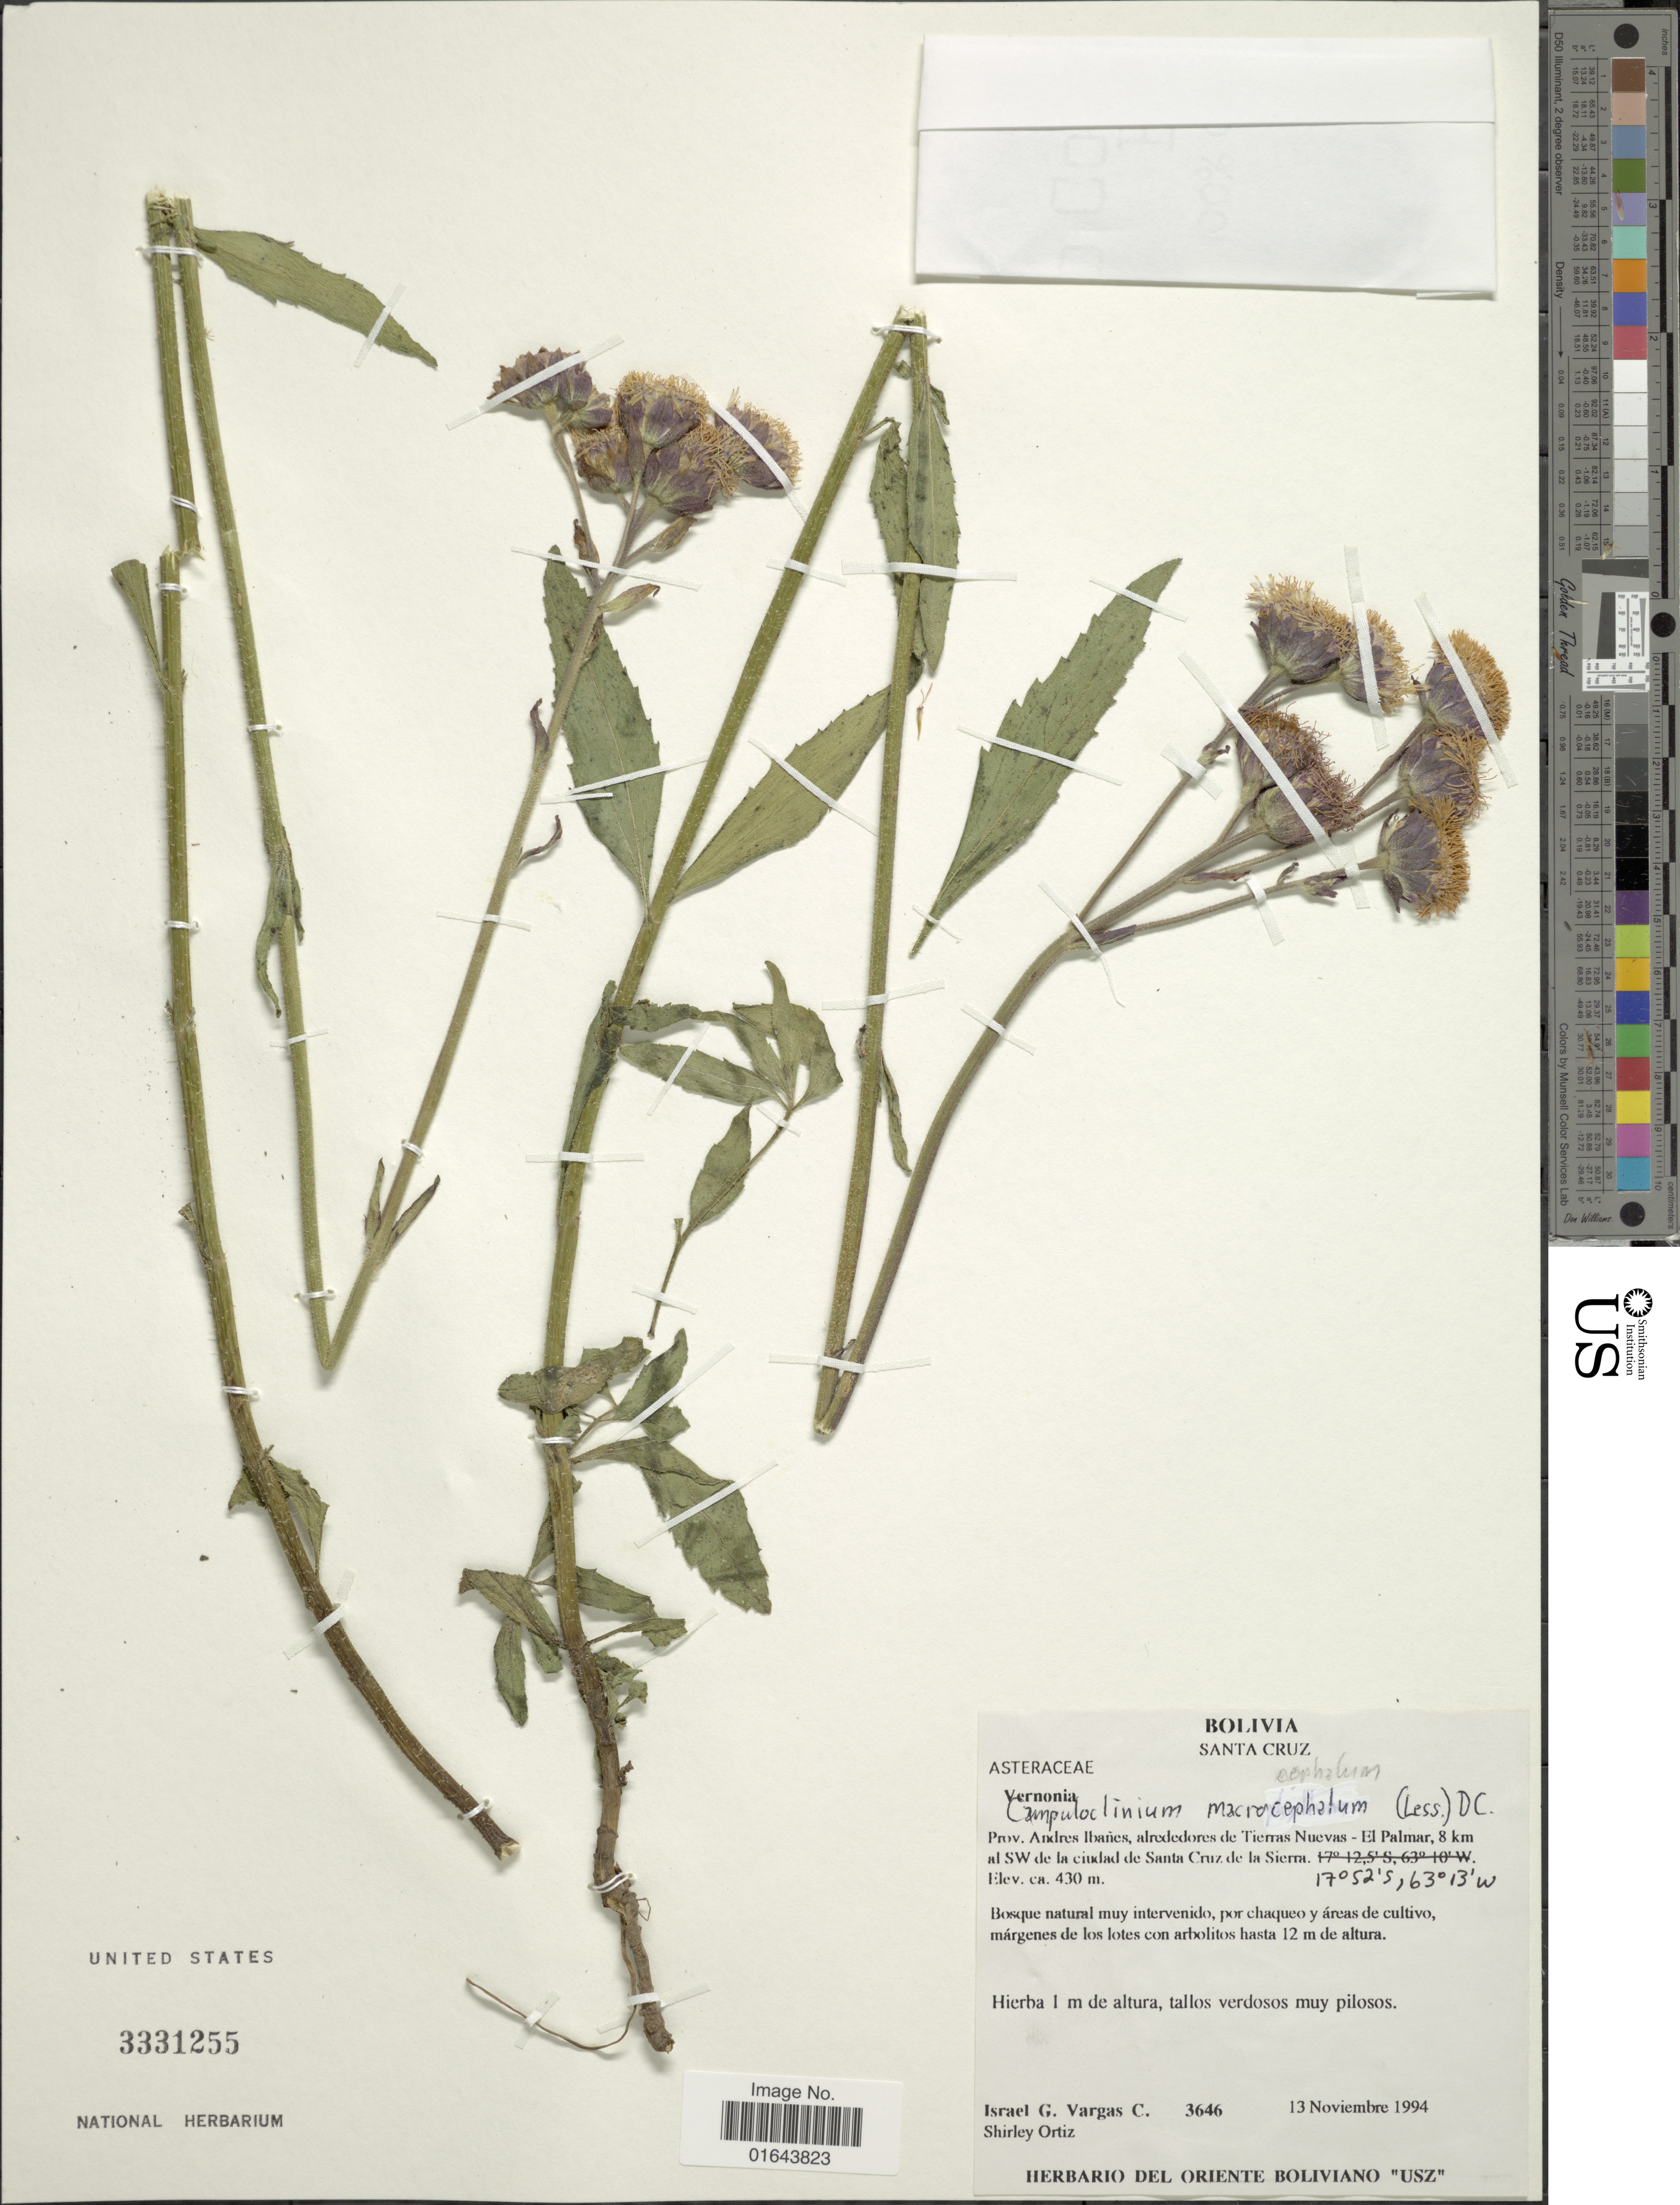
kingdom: Plantae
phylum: Tracheophyta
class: Magnoliopsida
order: Asterales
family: Asteraceae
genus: Campuloclinium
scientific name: Campuloclinium macrocephalum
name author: (Less.) DC.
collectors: I. G. Vargas C. & S. Ortiz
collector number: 3646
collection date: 1994-11-13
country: Bolivia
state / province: Santa Cruz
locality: Prov. Andres Ibañes, alrededores de Tierras Nuevas - El Palmar, 8 km al SW de la ciudad de Santa Cruz de la Sierra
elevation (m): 430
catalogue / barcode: US 3331255